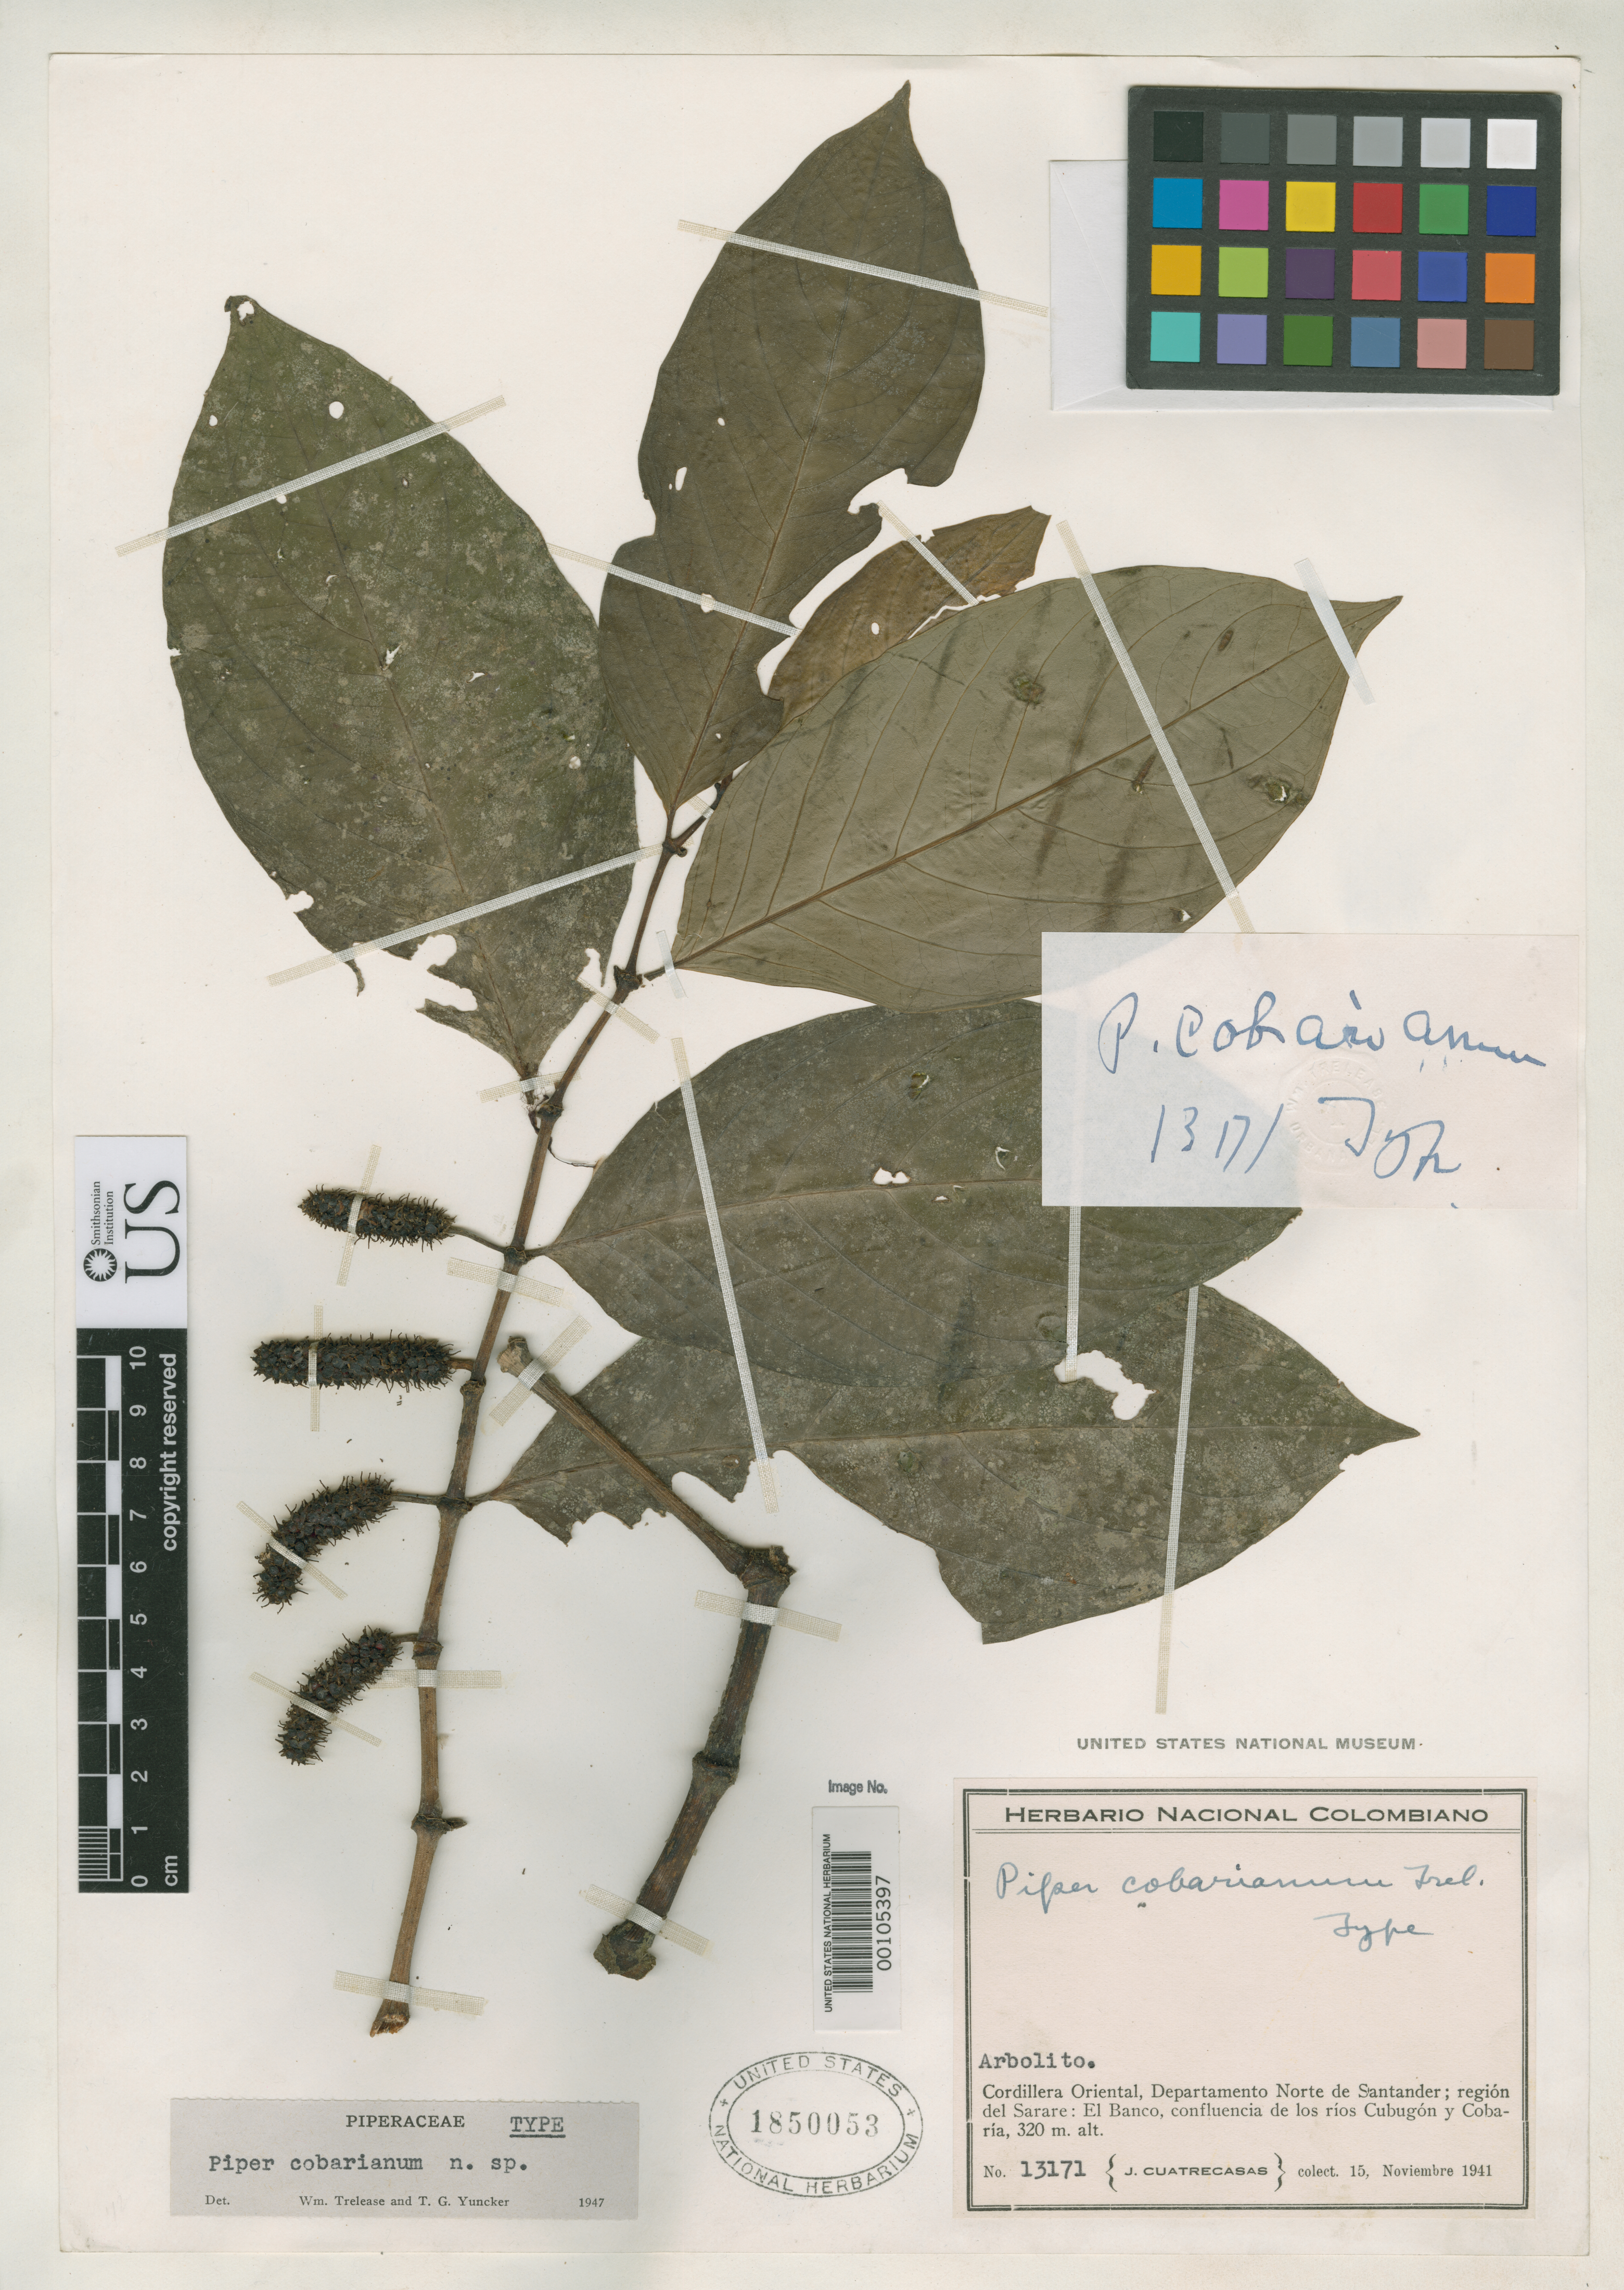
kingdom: Plantae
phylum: Tracheophyta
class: Magnoliopsida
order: Piperales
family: Piperaceae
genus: Piper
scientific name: Piper cobarianum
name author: Trel. & Yunck.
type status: Holotype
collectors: J. Cuatrecasas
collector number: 13171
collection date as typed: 15 Nov 1941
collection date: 1941-11-15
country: Colombia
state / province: Norte de Santander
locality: El Banco, confluence of the Cubugon and Cobaria Rivers.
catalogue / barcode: US 1850053